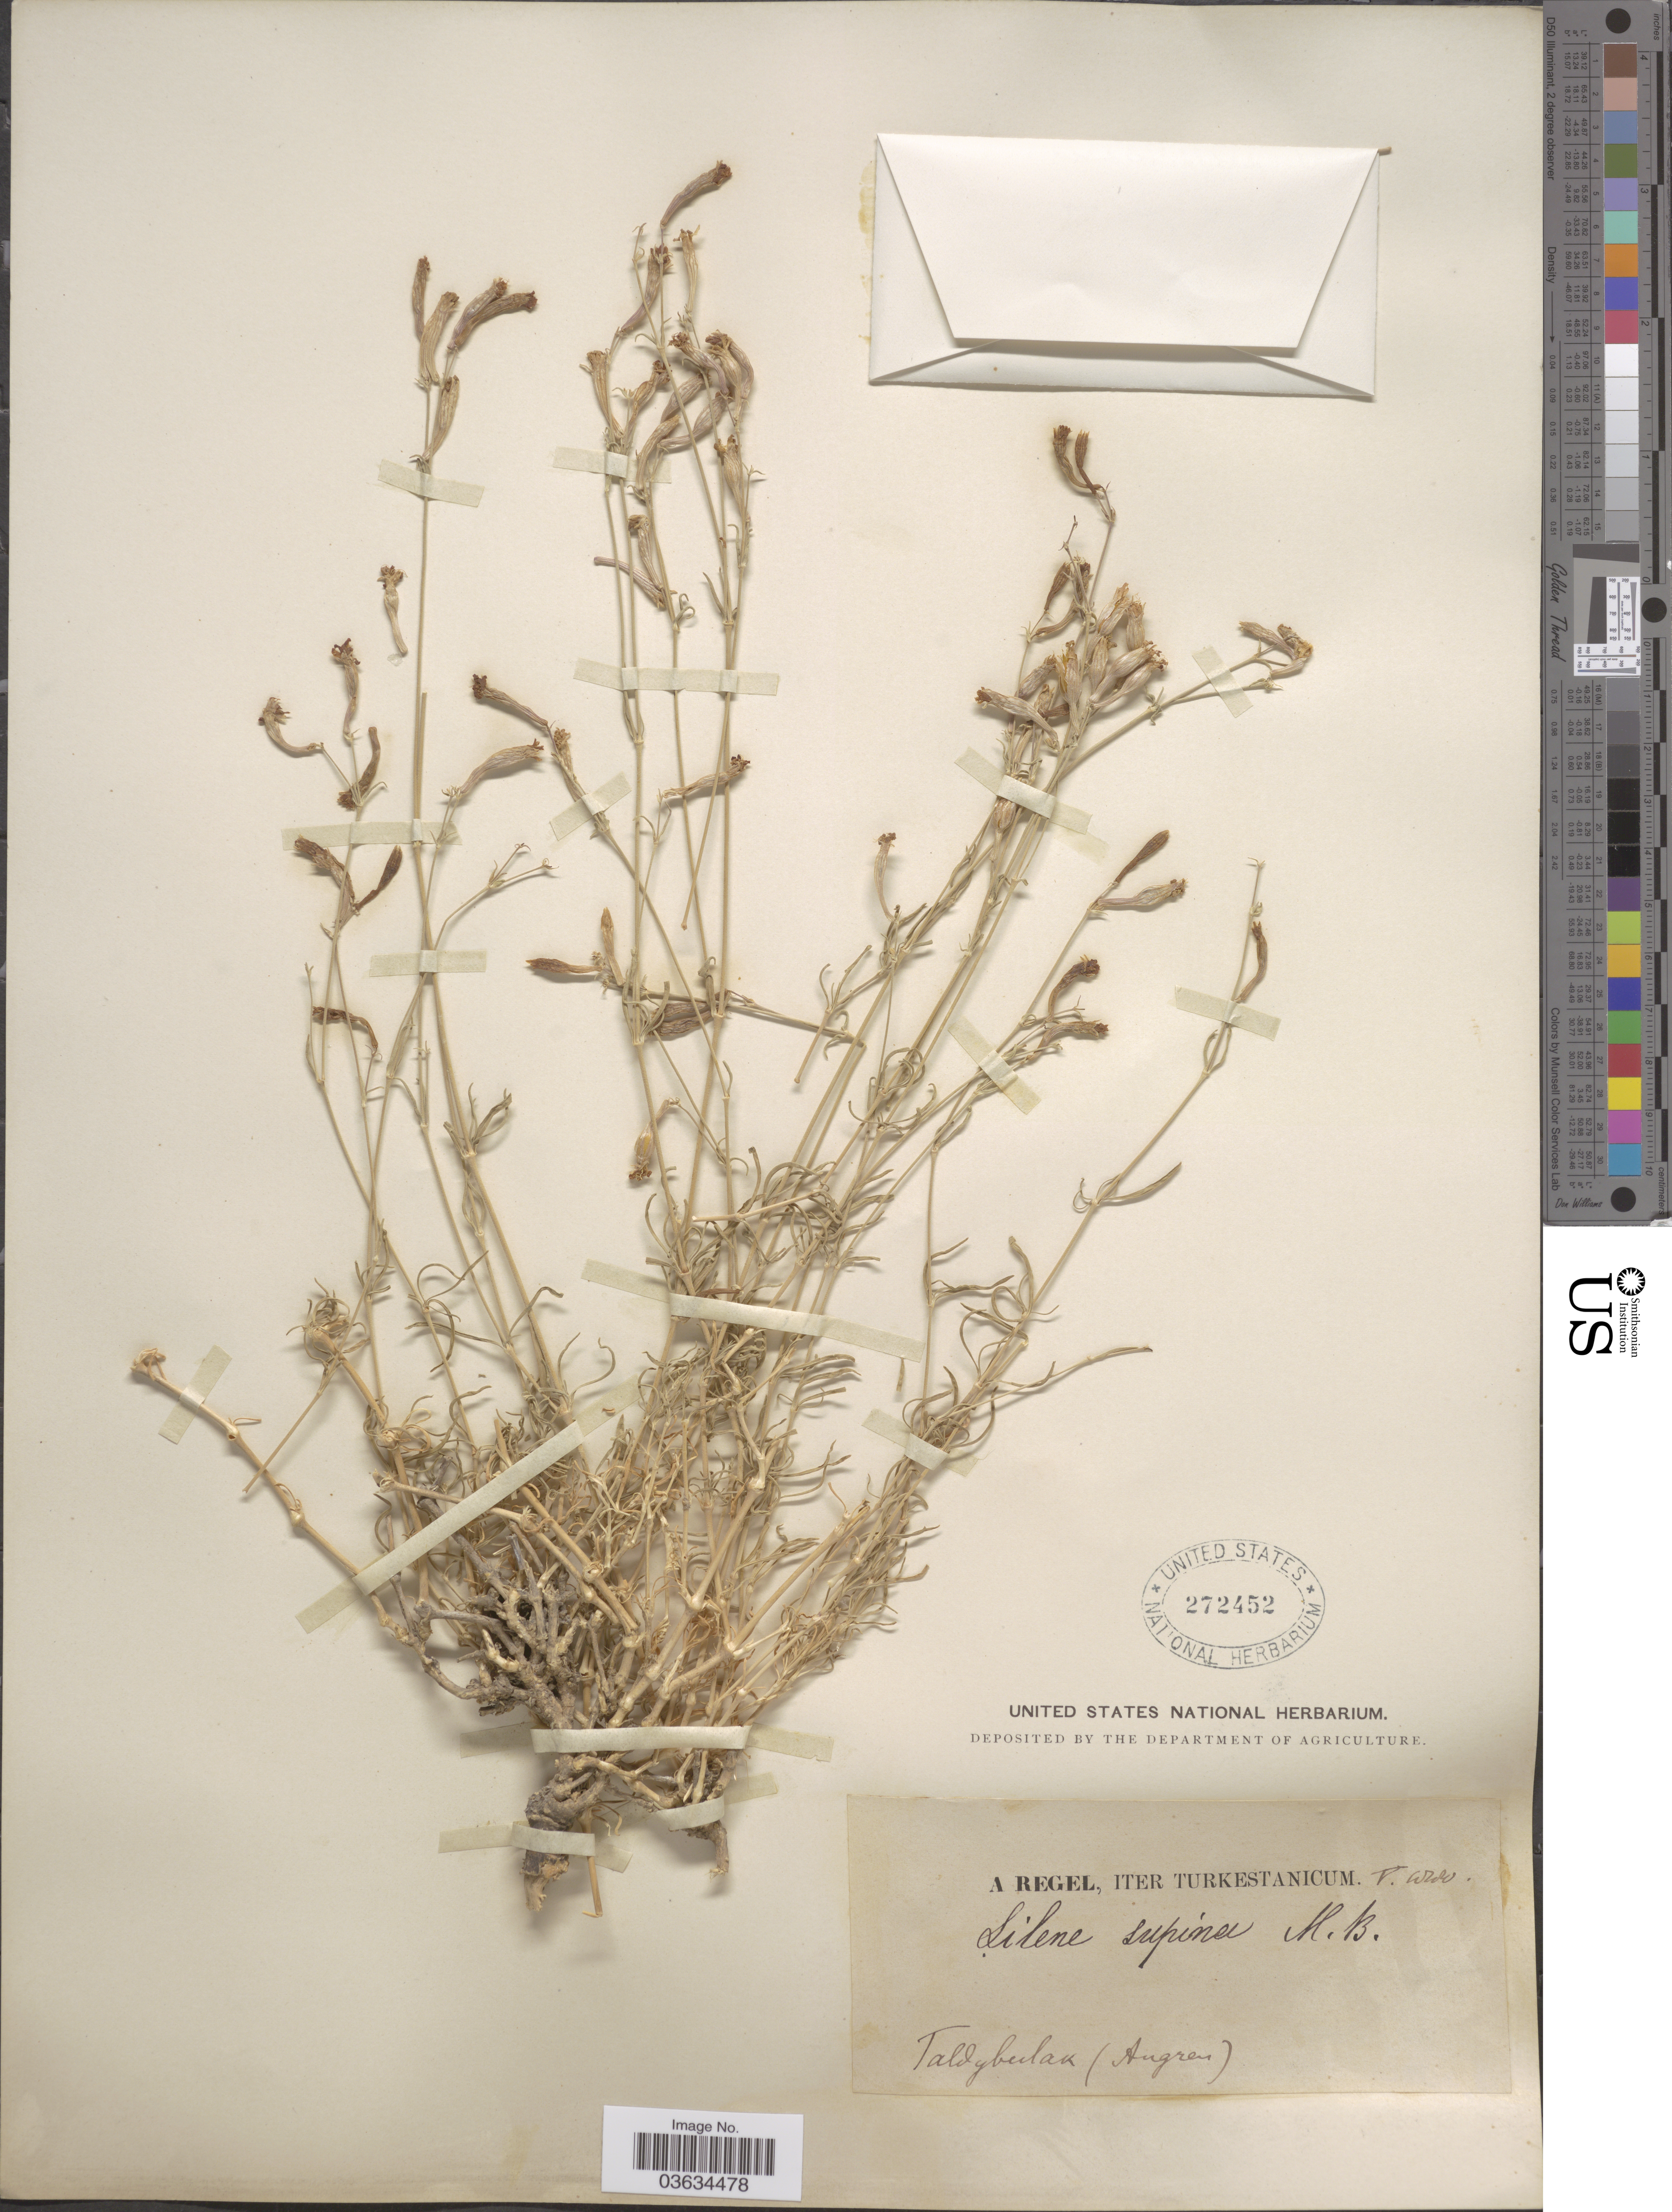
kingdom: Plantae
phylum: Tracheophyta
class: Magnoliopsida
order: Caryophyllales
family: Caryophyllaceae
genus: Silene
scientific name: Silene supina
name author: M. Bieb.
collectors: A. Regel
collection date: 1880-05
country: Kyrgyzstan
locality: Iter Turkestanicum. Taldybulak (Angren).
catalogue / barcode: US 272452